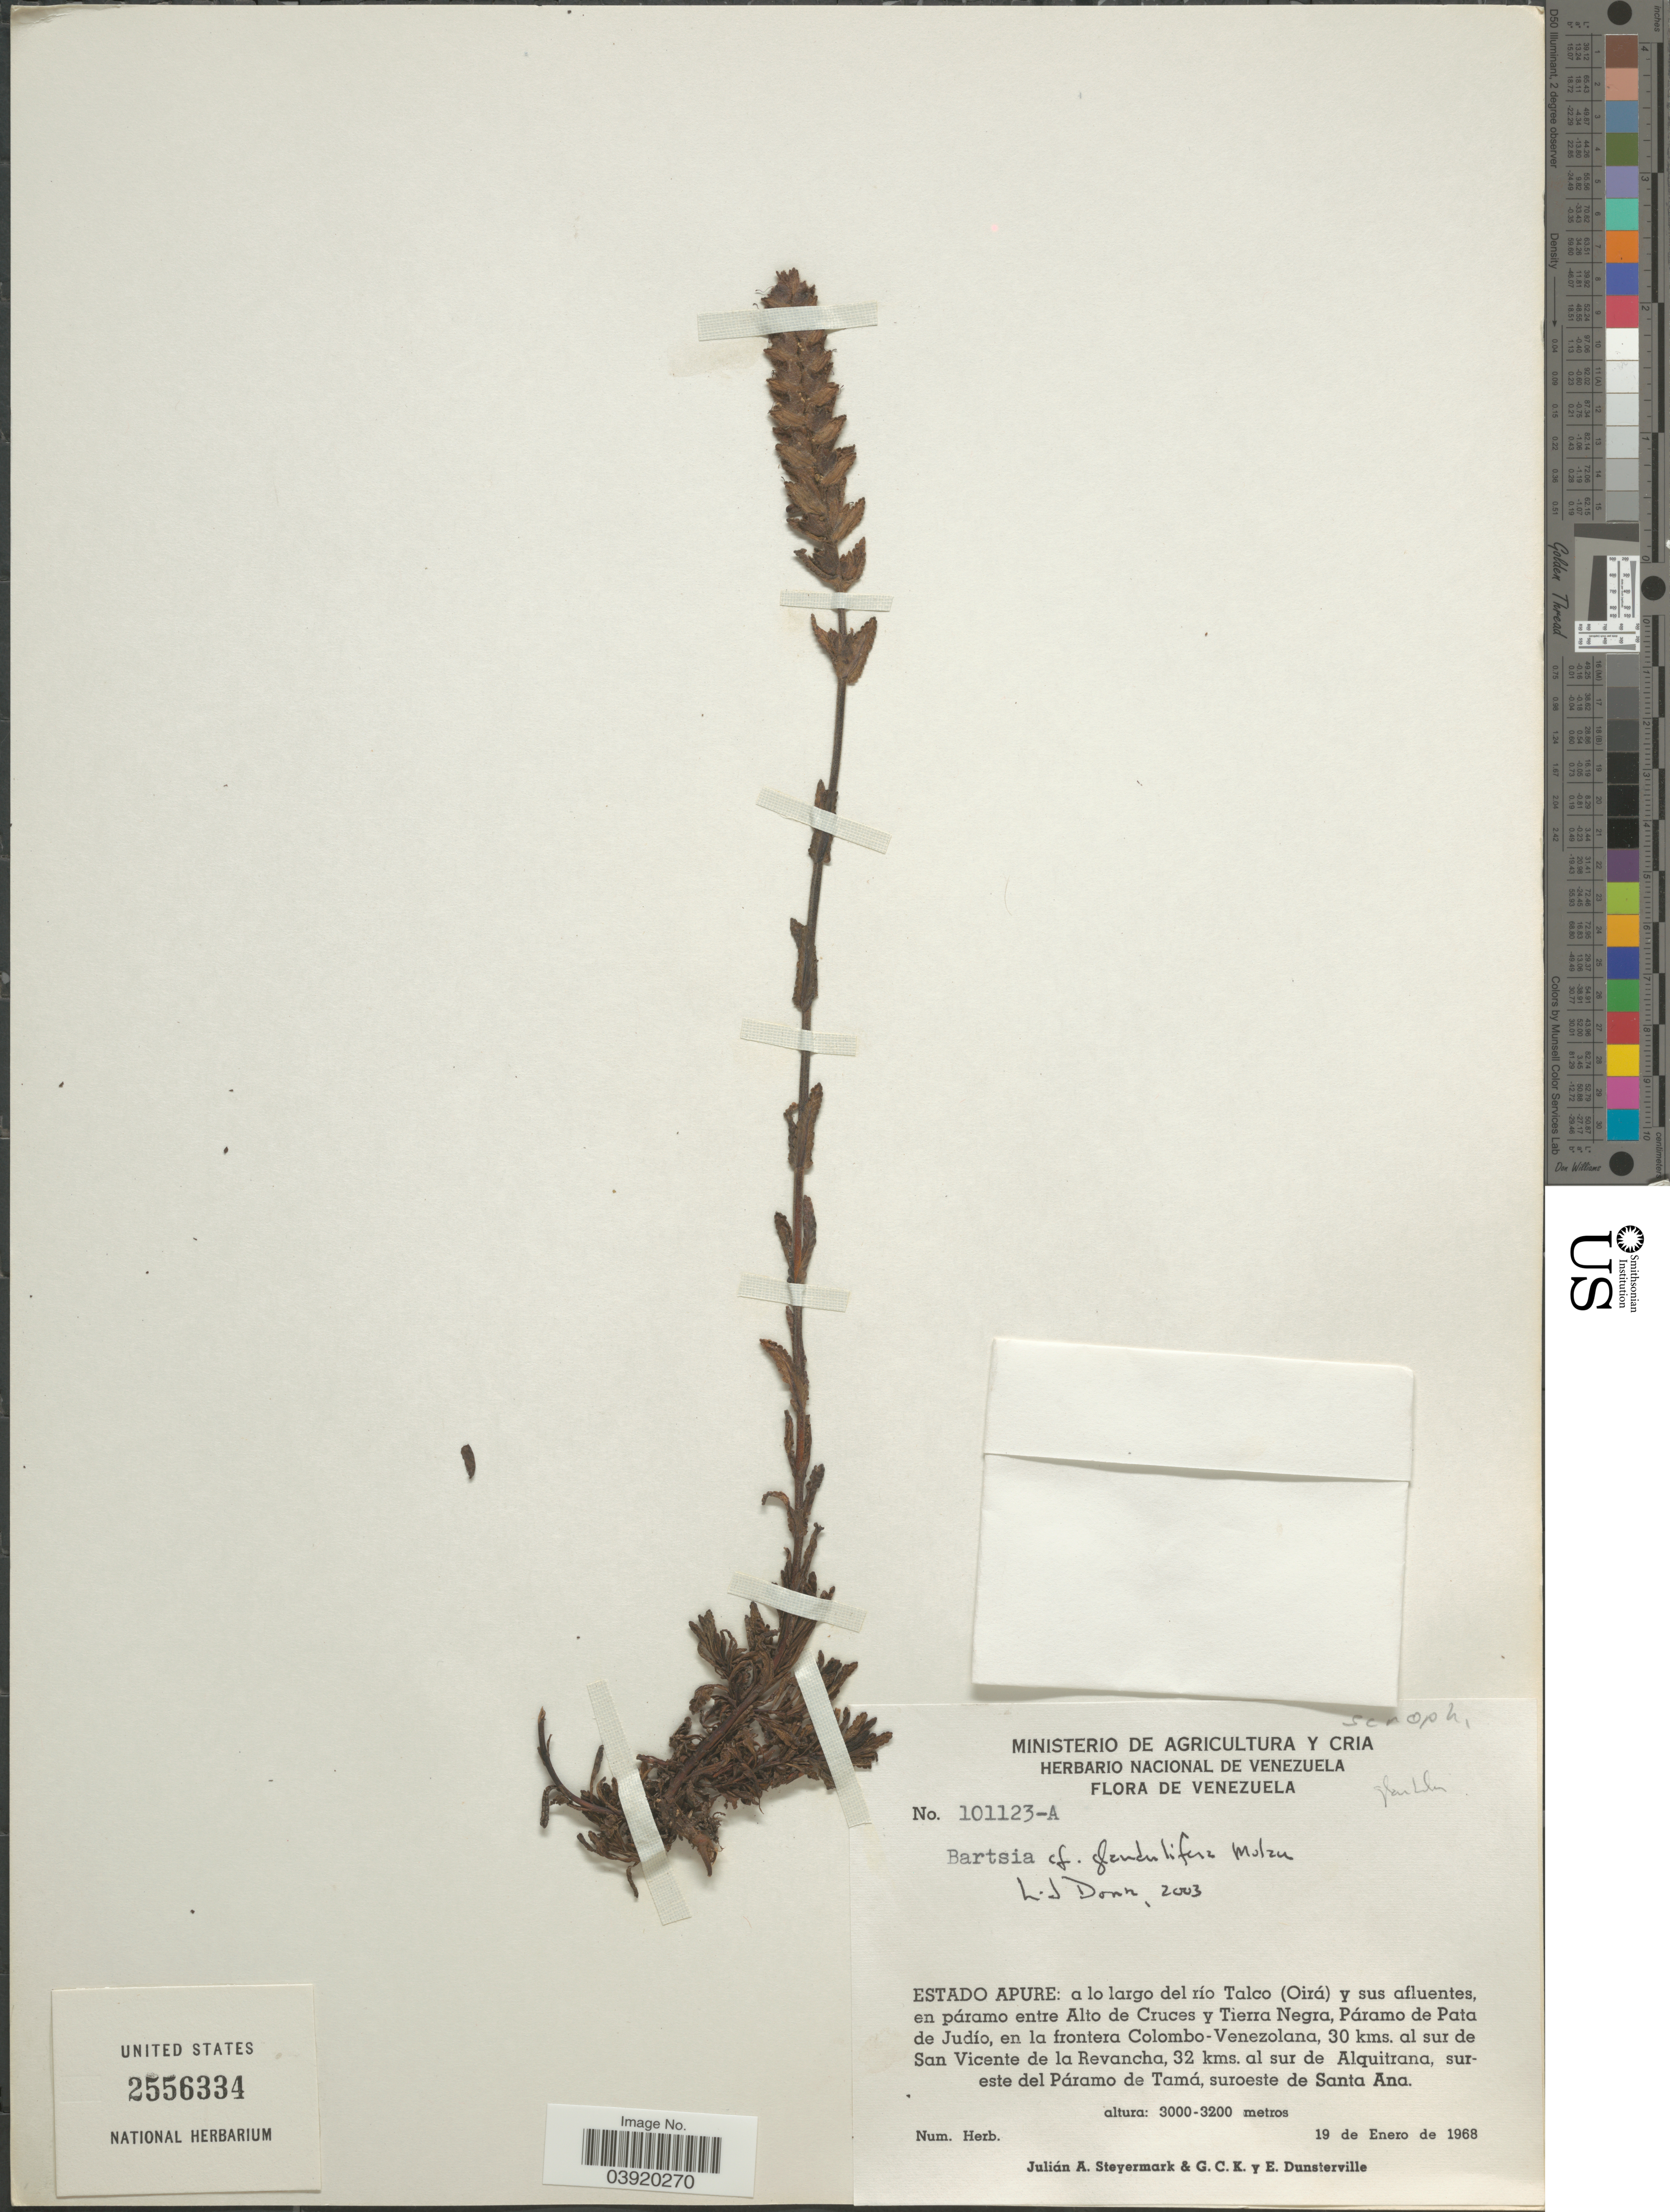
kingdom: Plantae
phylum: Tracheophyta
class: Magnoliopsida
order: Lamiales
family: Orobanchaceae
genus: Bartsia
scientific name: Bartsia glandulifera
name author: Molau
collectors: J. Steyermark, G. C. K. Dunsterville & E. Dunsterville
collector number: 101123-A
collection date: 1968-01-19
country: Venezuela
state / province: Apure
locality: A lo largo del río Talco (Oirá) y sus afluentes, en páramo entre Alto de Cruces y Tierra Negra, Páramo de Pata de Judío, en la frontera Colombo-Venezolana, 30 kms. al sur de San Vicente de la Revancha, 32 kms. al sur de Alquitrana, sureste del Páramo de Tamá, suroeste de Santa Ana.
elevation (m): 3000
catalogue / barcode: US 2556334